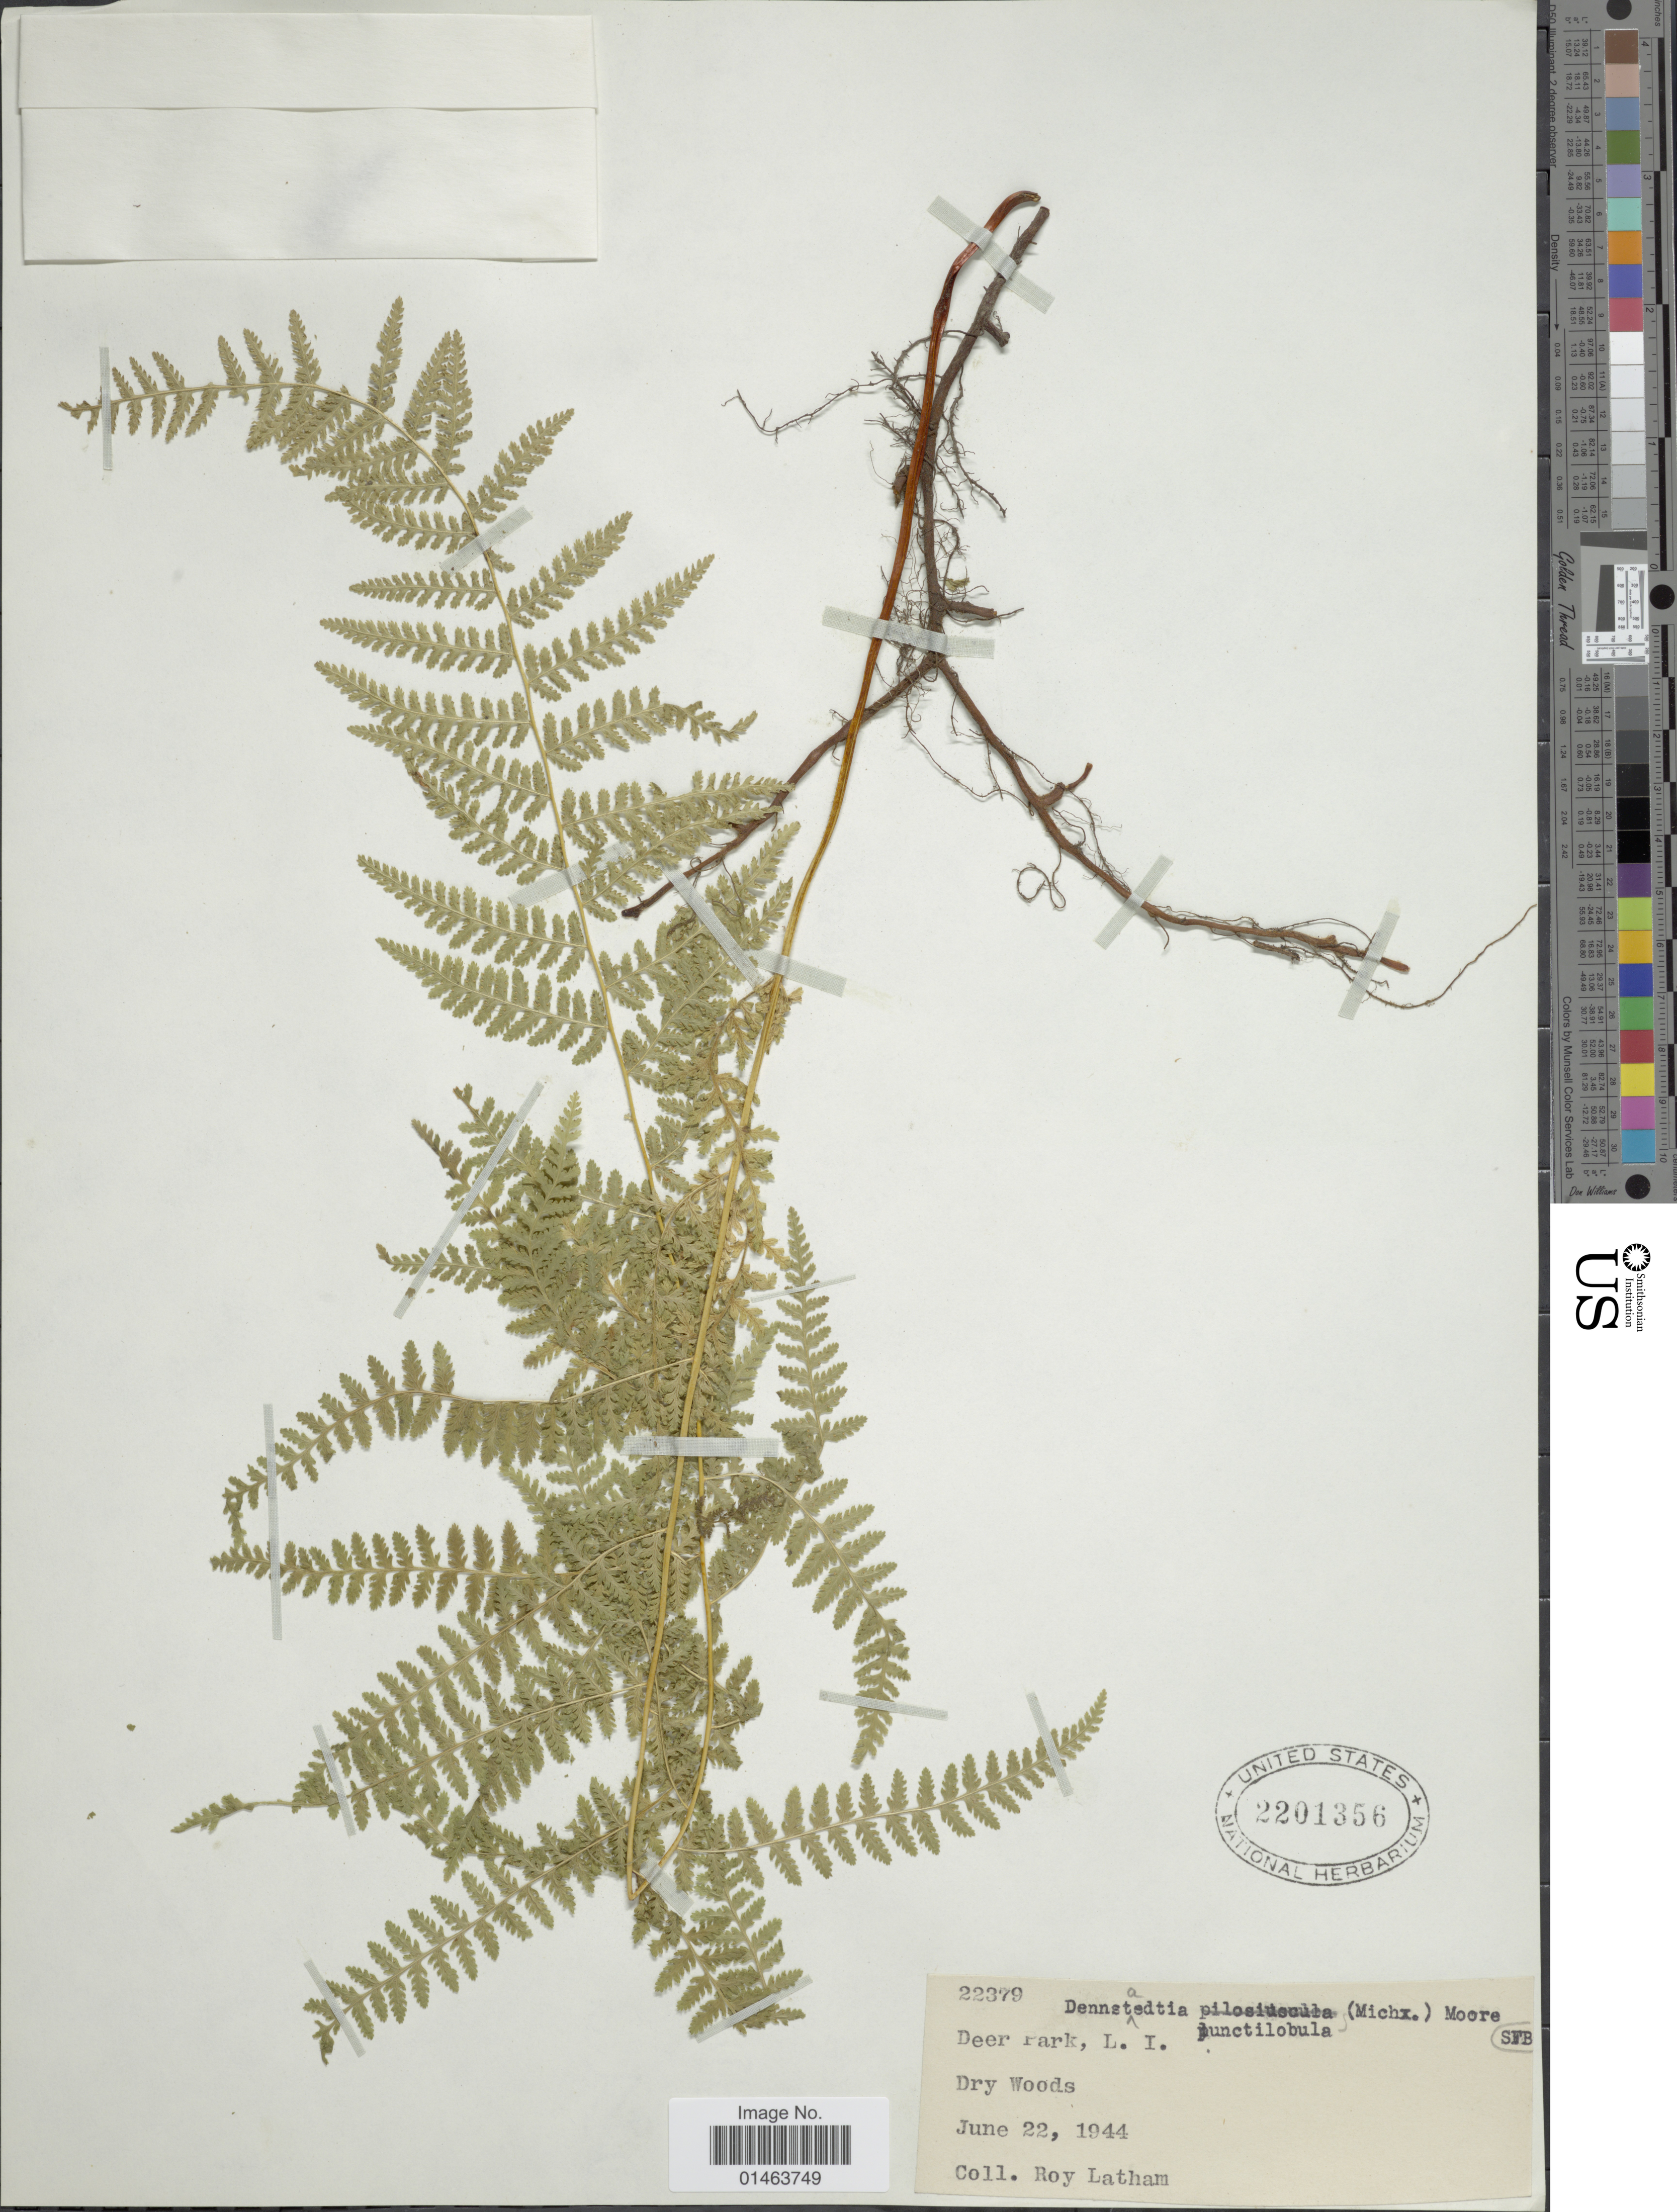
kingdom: Plantae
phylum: Tracheophyta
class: Polypodiopsida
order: Polypodiales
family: Dennstaedtiaceae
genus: Dennstaedtia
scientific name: Dennstaedtia punctilobula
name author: (Michx.) T. Moore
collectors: R. Latham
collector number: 22379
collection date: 1944-06-22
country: United States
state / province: New York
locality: Long Island, Deer Park.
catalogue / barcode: US 2201356